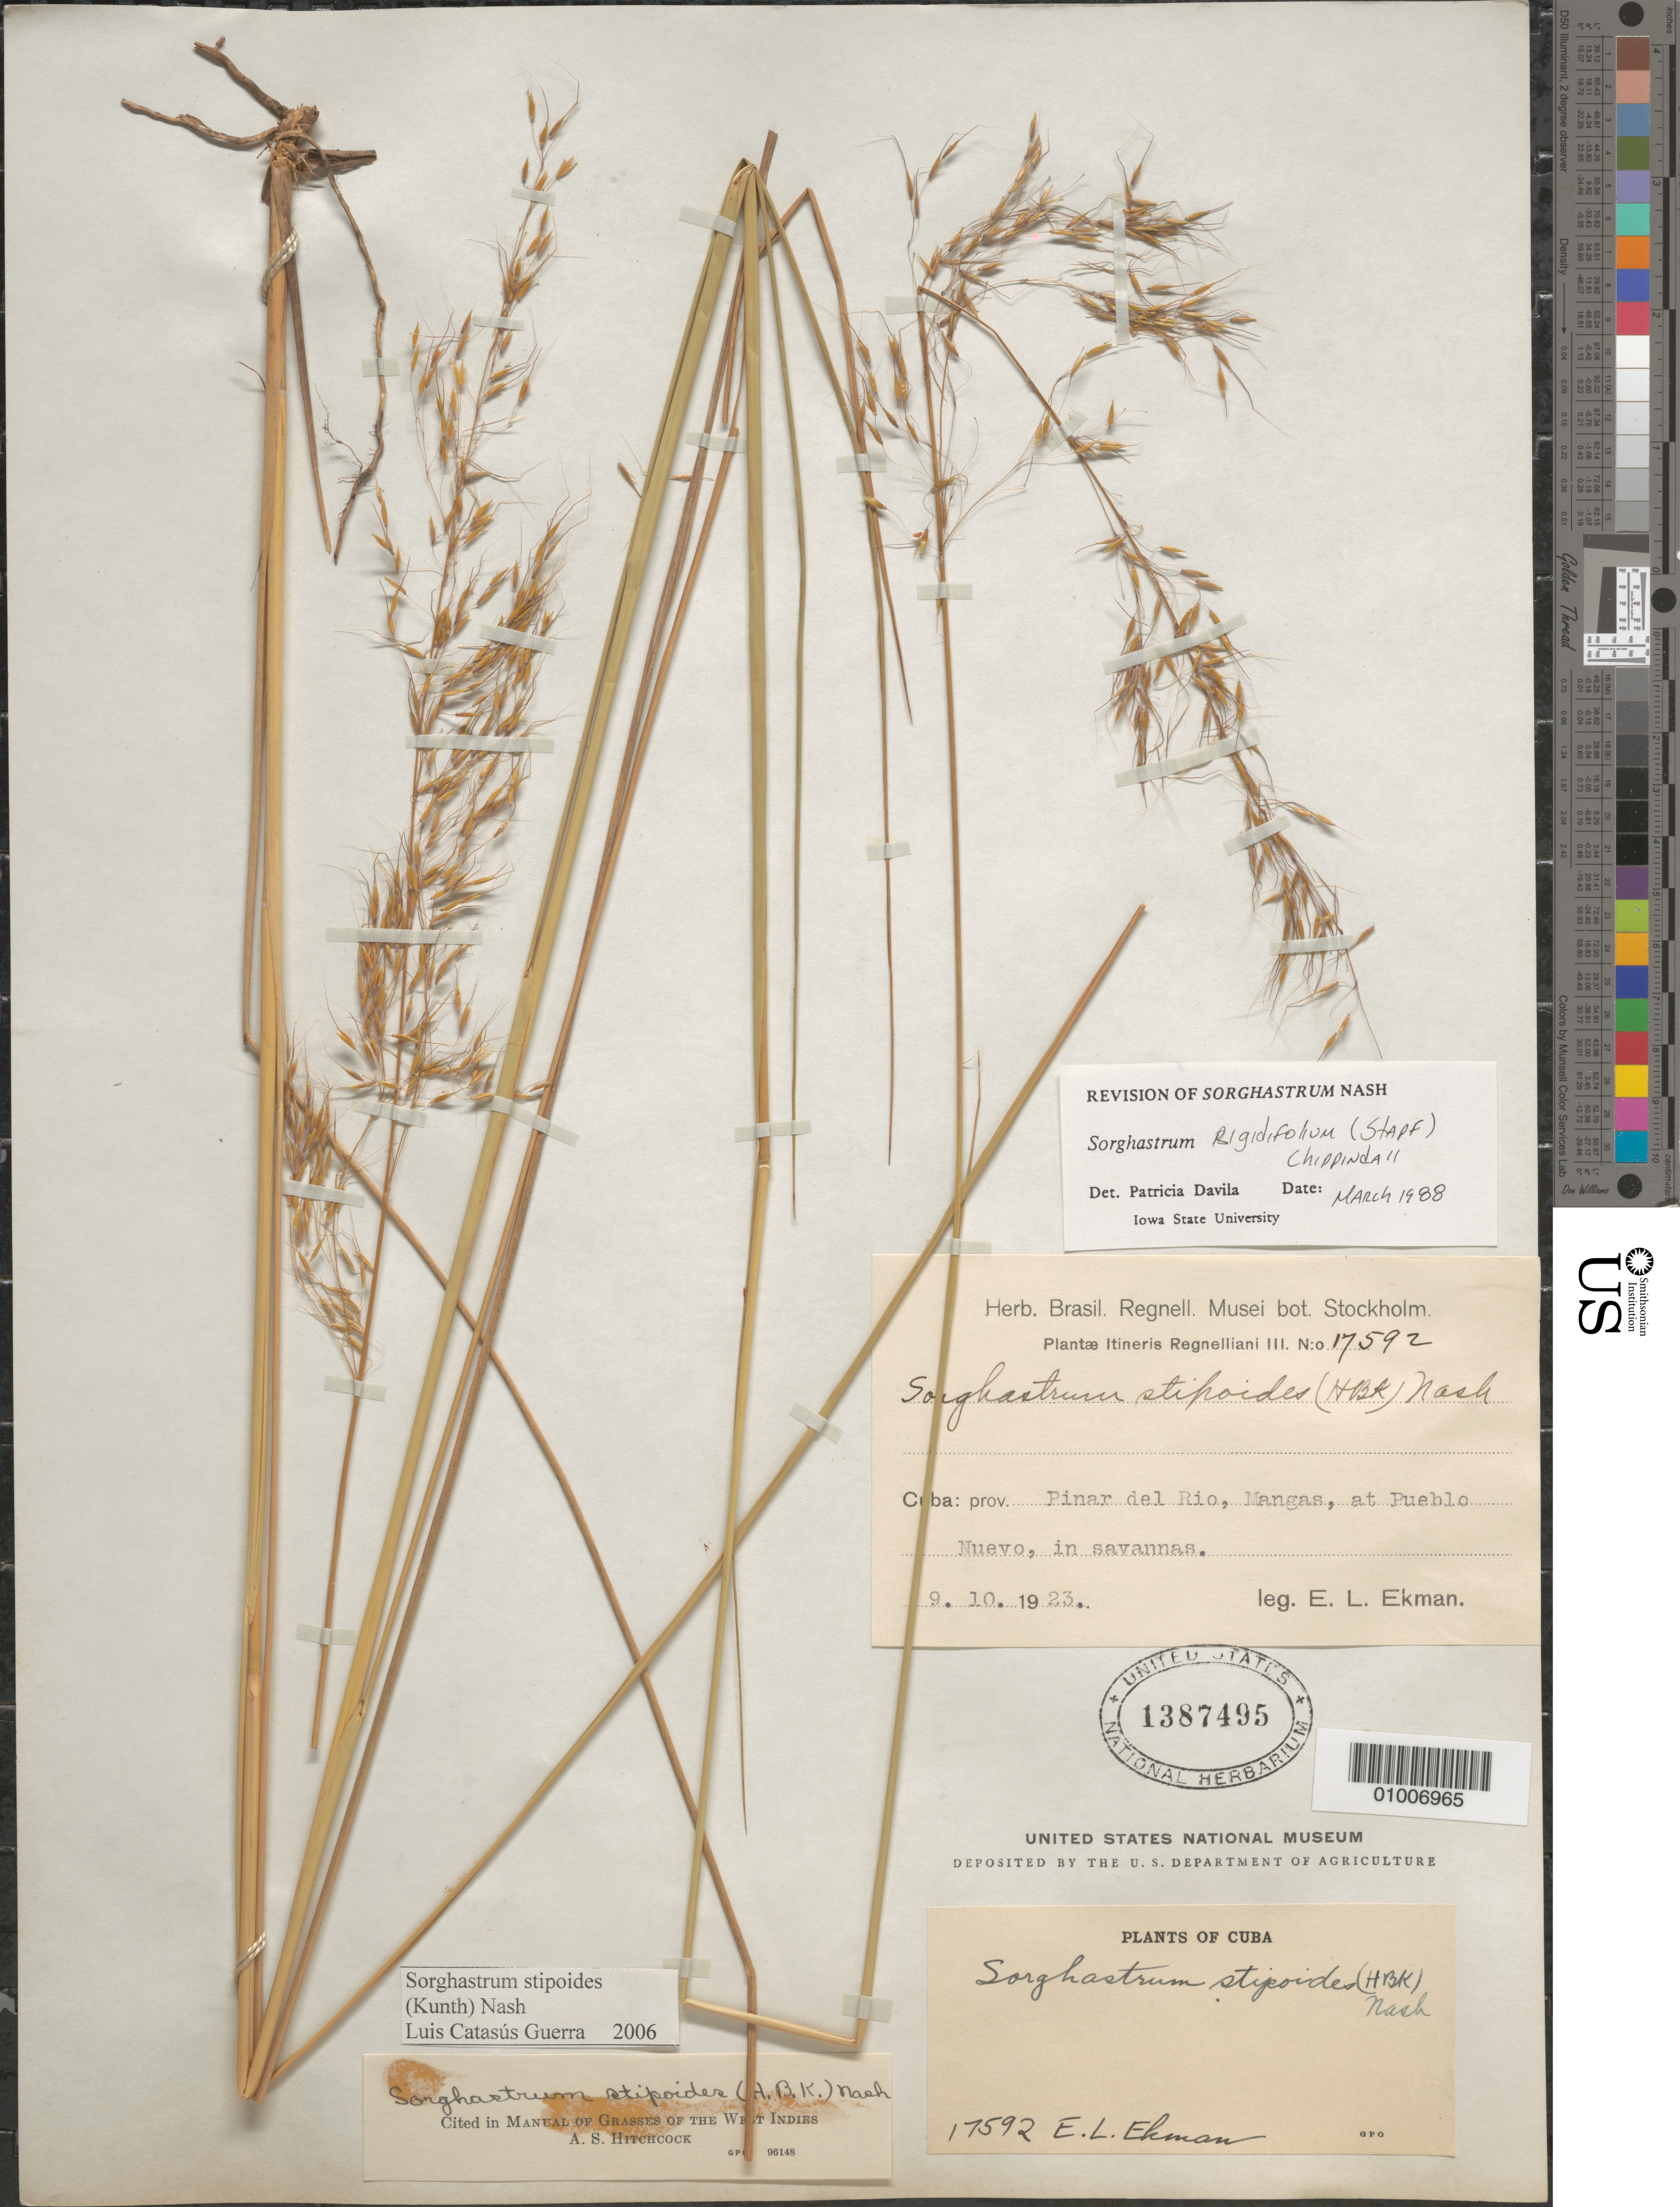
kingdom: Plantae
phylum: Tracheophyta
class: Liliopsida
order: Poales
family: Poaceae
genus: Sorghastrum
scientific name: Sorghastrum stipoides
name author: (Kunth) Nash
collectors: E. L. Ekman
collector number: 17592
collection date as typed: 09 Oct 1923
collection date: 1923-10-09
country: Cuba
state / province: Pinar del Rio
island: Cuba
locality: Pinar del Rio, Mangas, at Pueblo Nuevo, in savannas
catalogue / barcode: US 1387495